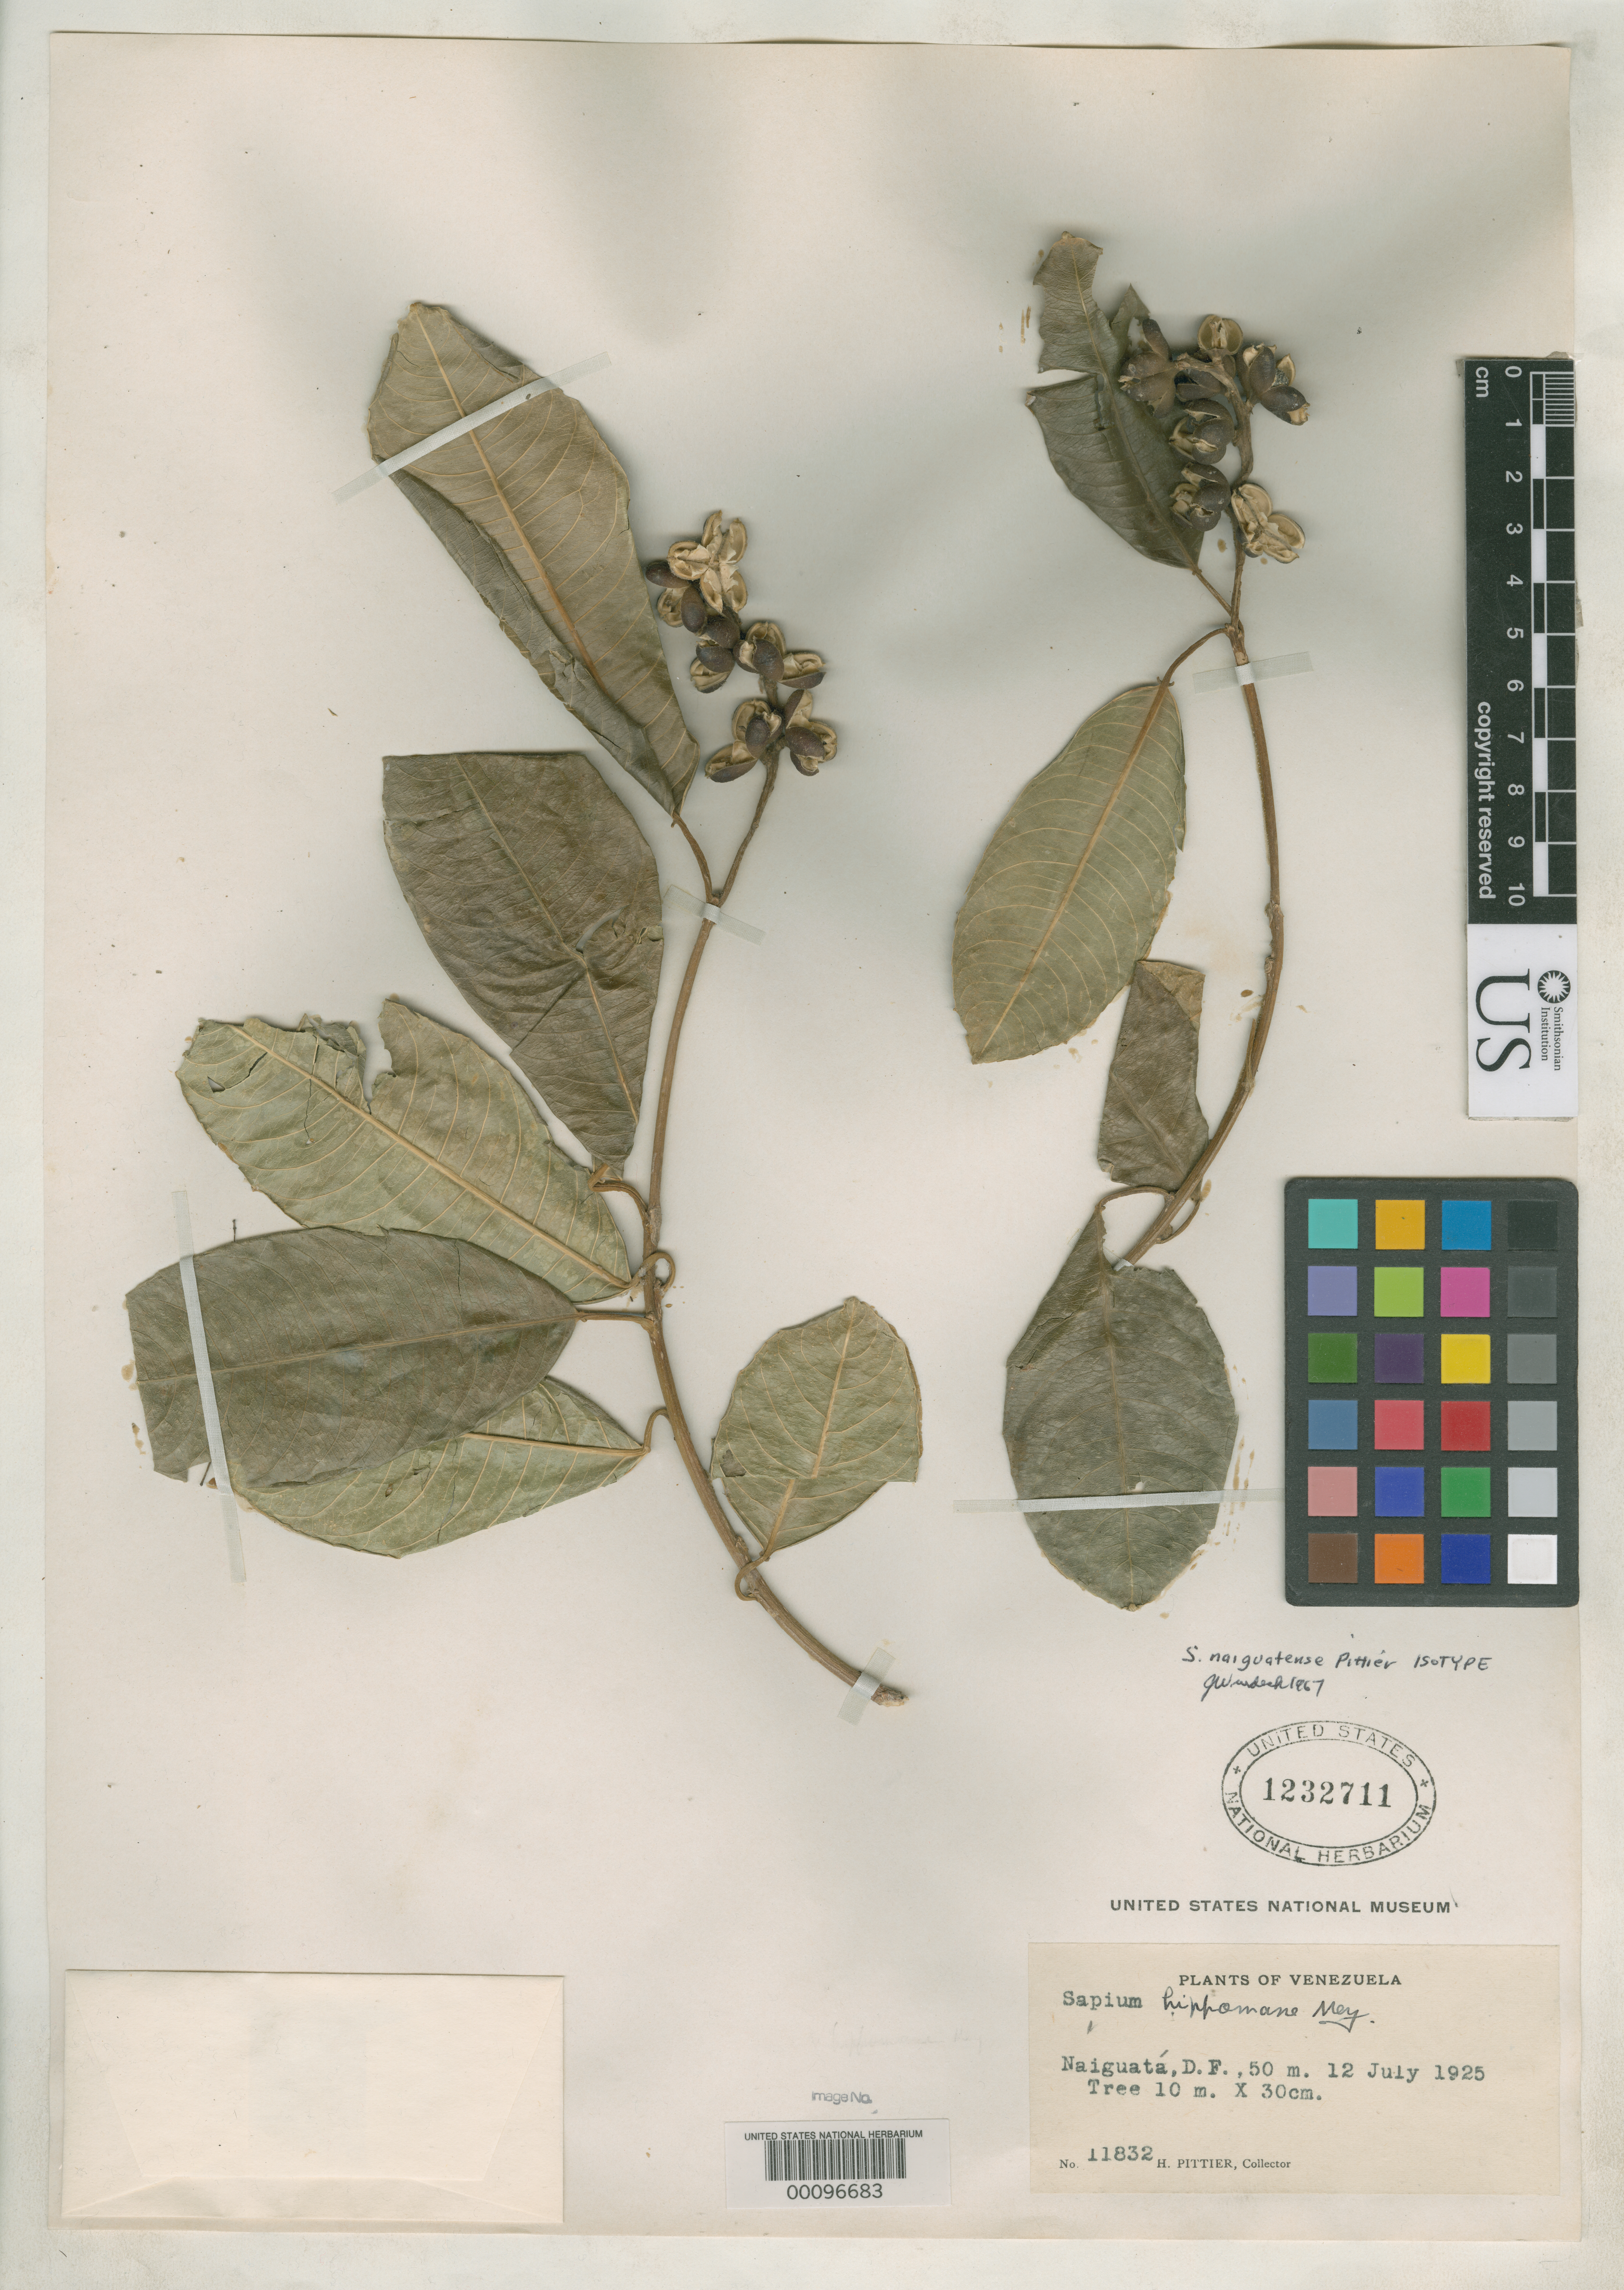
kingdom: Plantae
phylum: Tracheophyta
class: Magnoliopsida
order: Malpighiales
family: Euphorbiaceae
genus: Sapium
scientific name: Sapium naiguatense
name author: Pittier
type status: Isotype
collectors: H. F. Pittier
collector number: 11832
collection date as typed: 12 Jul 1925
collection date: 1925-07-12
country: Venezuela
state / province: Distrito Federal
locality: Naiguata.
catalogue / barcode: US 1232711